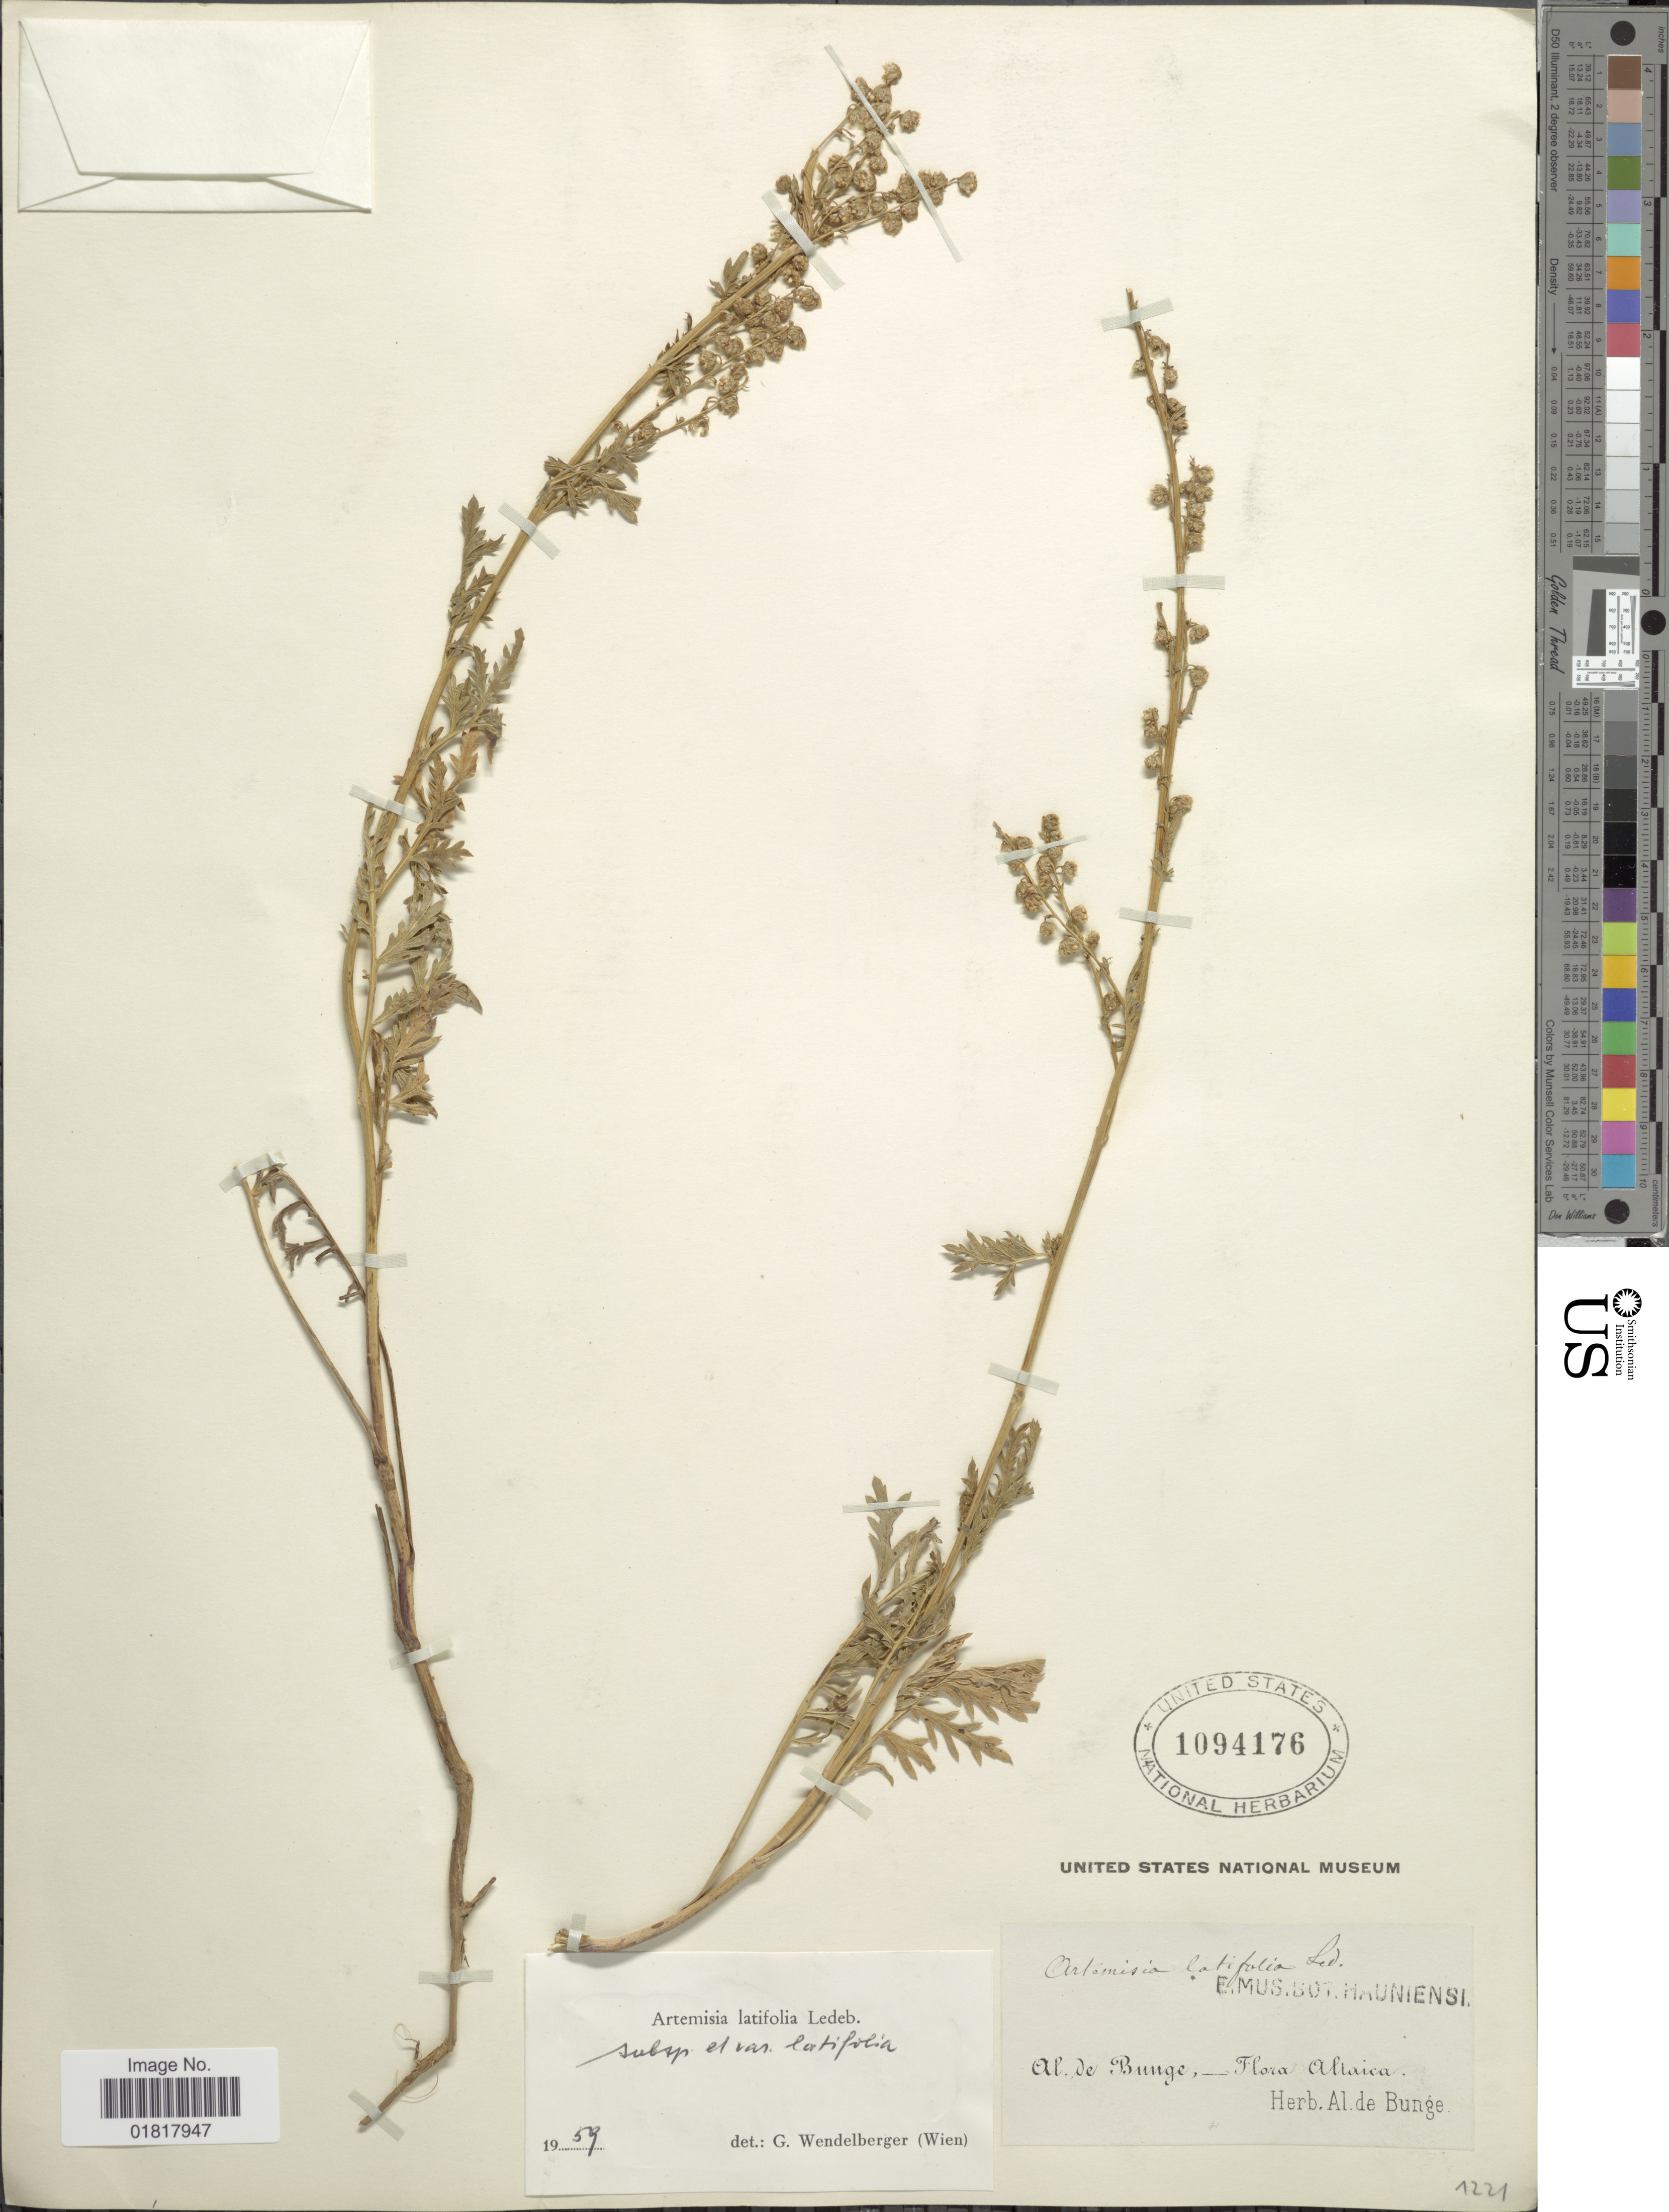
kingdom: Plantae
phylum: Tracheophyta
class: Magnoliopsida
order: Asterales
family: Asteraceae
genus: Artemisia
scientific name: Artemisia latifolia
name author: Ledeb.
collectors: A. de Bunge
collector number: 1221?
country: Iran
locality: Altaica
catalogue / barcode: US 1094176